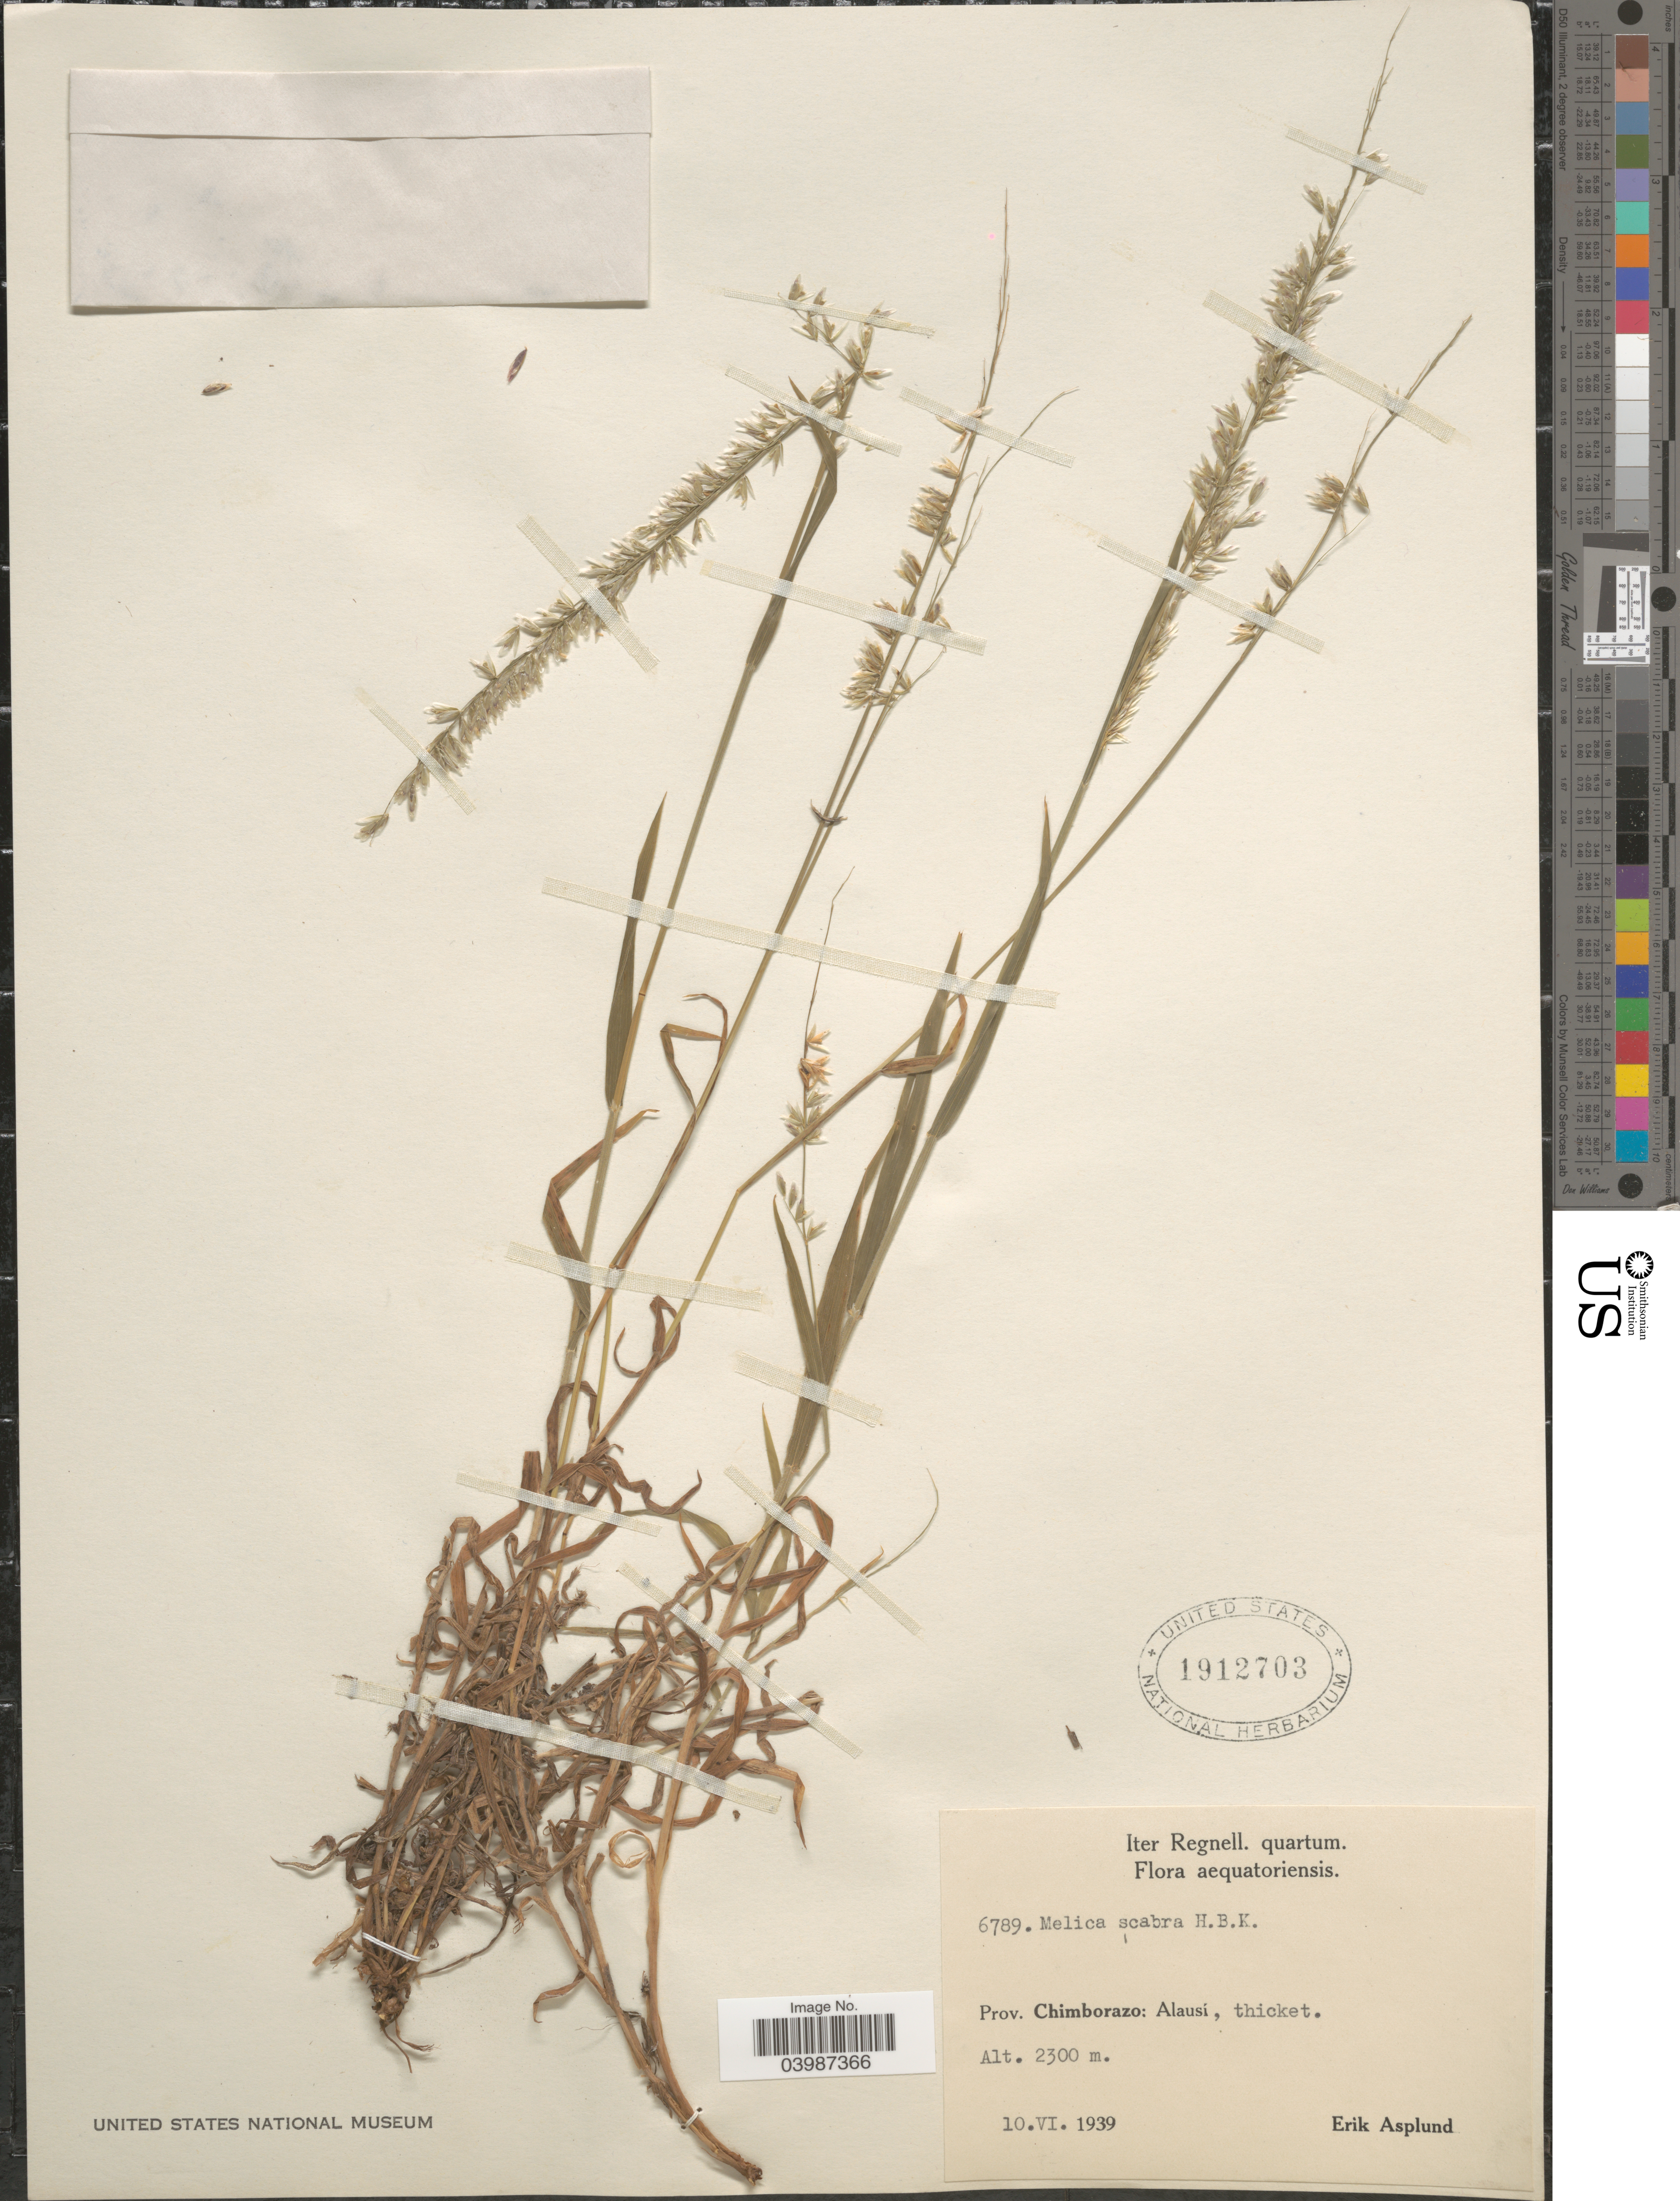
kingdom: Plantae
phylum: Tracheophyta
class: Liliopsida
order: Poales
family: Poaceae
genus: Melica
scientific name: Melica scabra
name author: Kunth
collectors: E. Asplund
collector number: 6789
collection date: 1939-06-10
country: Ecuador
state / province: Chimborazo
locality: Alausi, thicket.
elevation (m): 2300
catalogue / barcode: US 1912703